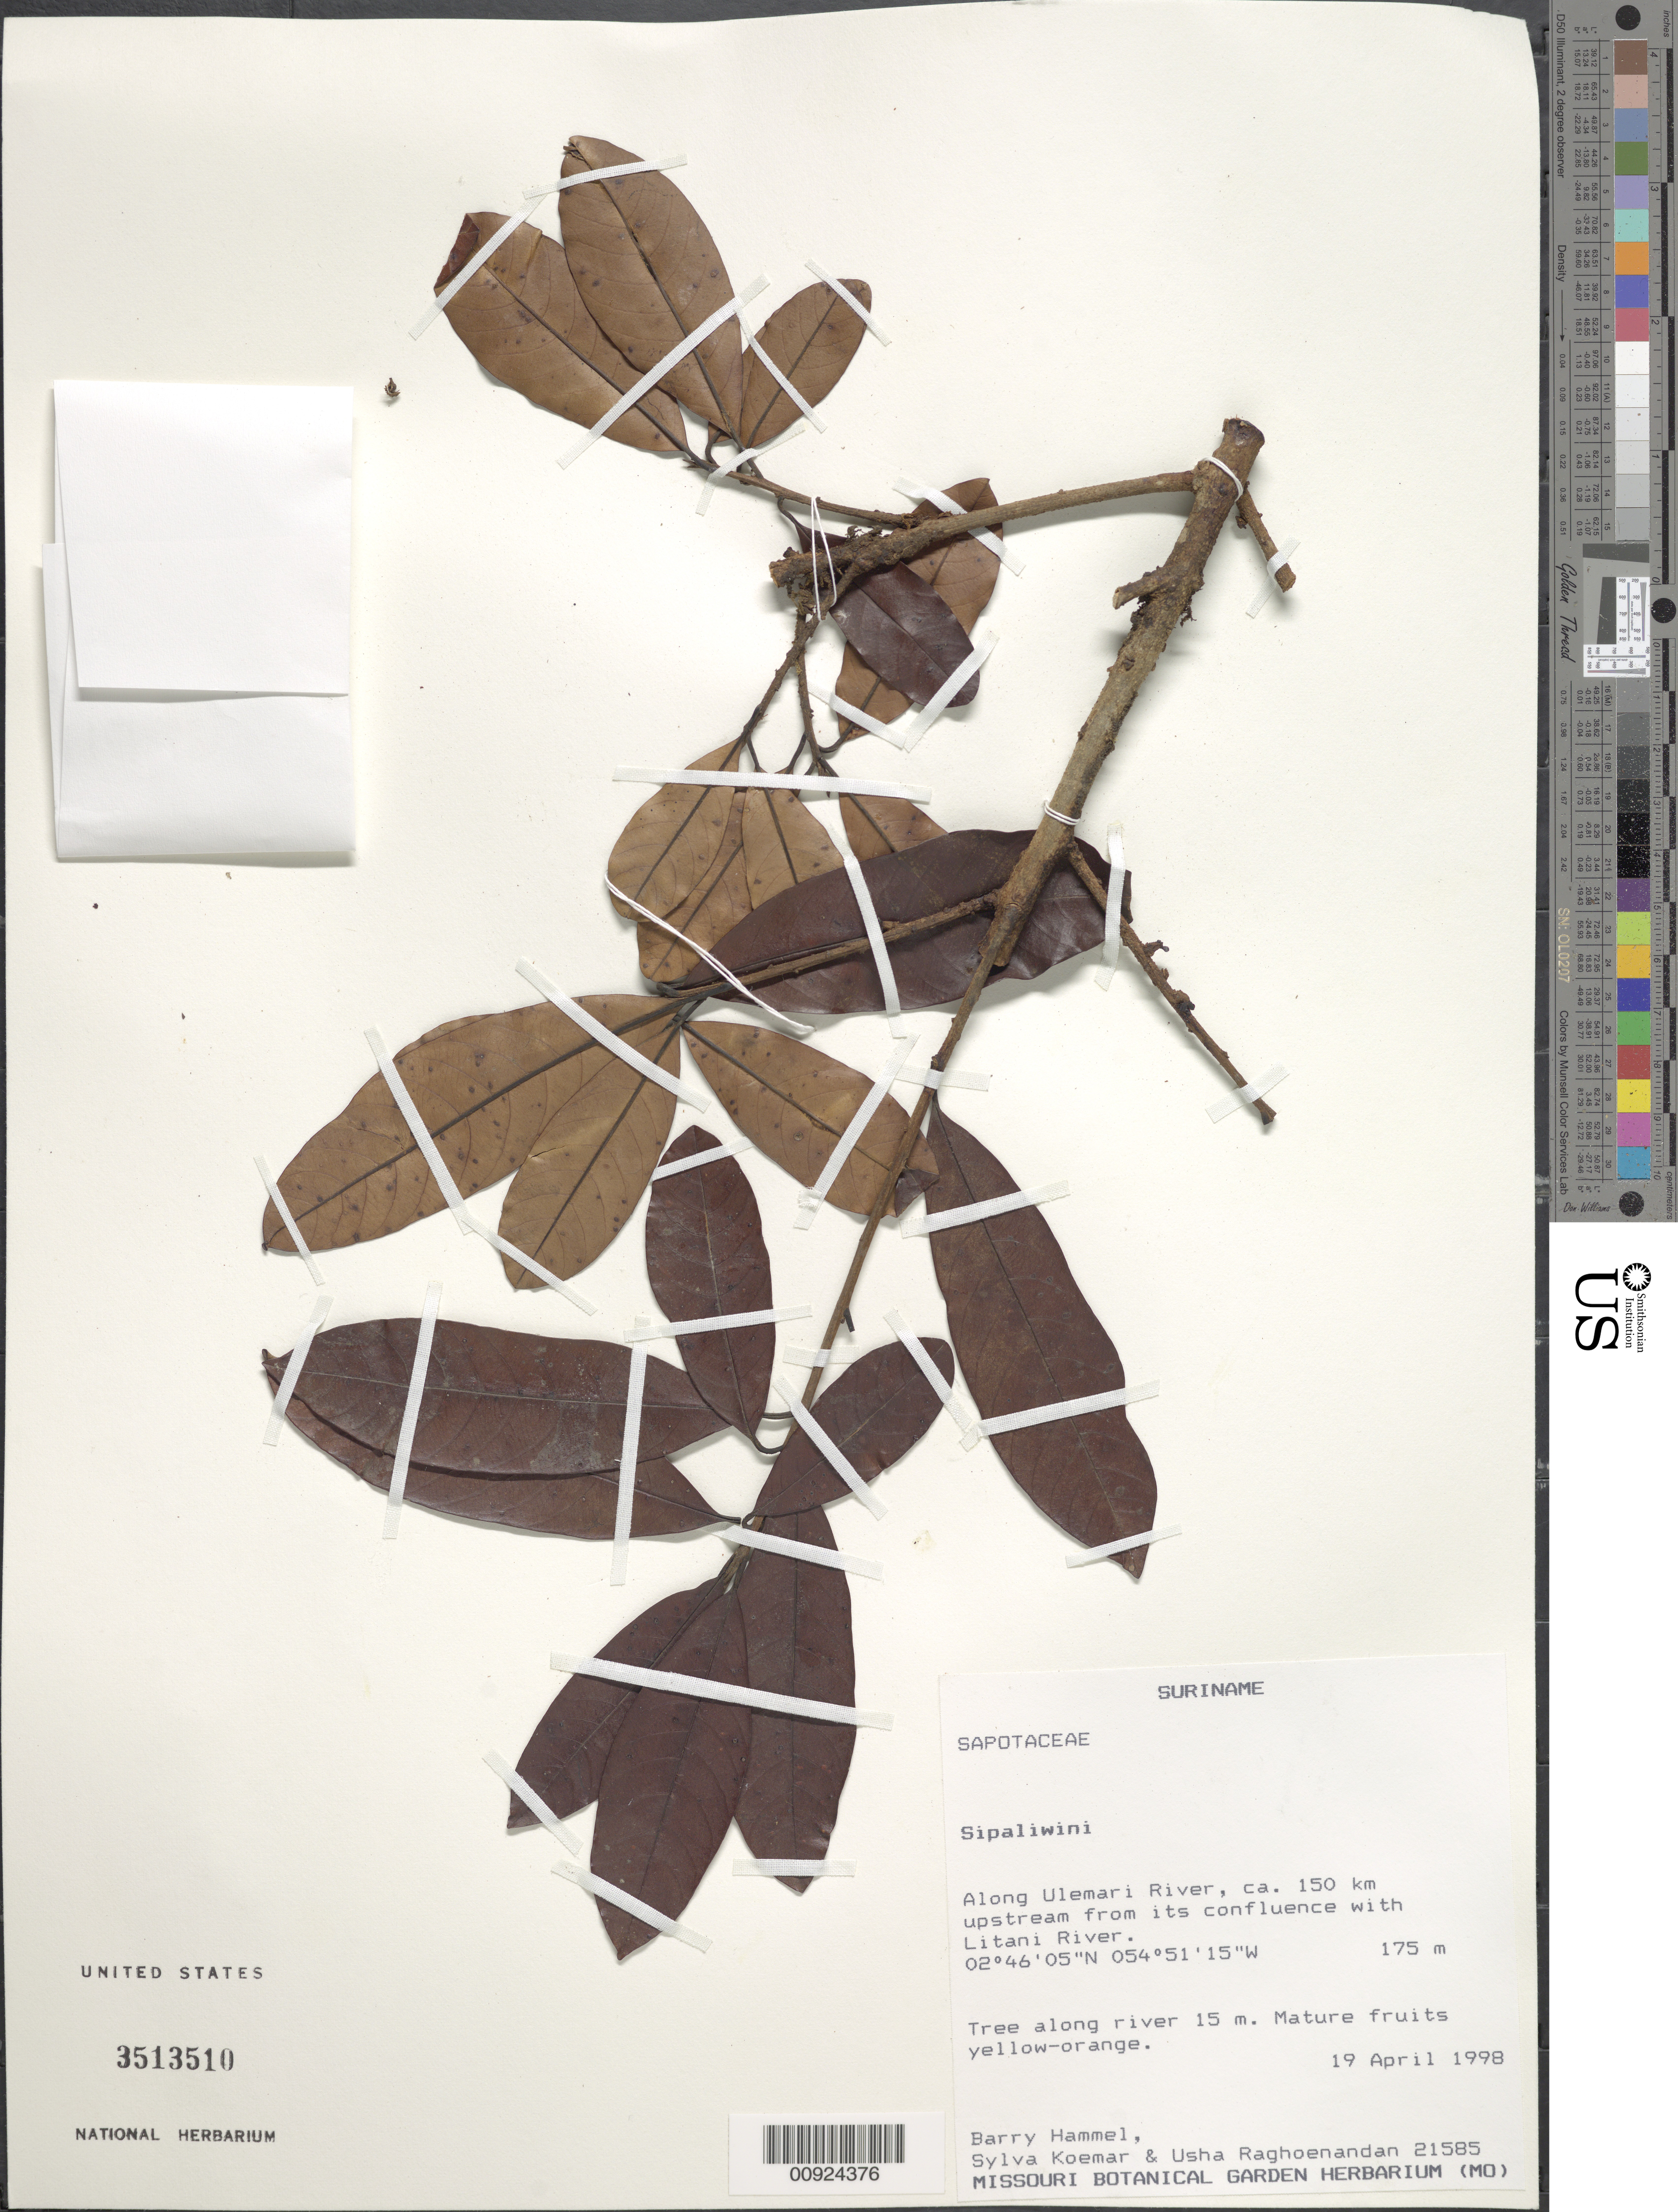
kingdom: Plantae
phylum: Tracheophyta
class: Magnoliopsida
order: Ericales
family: Sapotaceae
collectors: B. Hammel, S. Koemar & U. Raghoenandan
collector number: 21585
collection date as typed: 19-Apr-98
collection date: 1998-04-19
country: Suriname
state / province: Sipaliwini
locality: Ulemari R. vic, ca 150 km upstream from its confluence with Litani R.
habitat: Along river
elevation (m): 175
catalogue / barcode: US 3513510